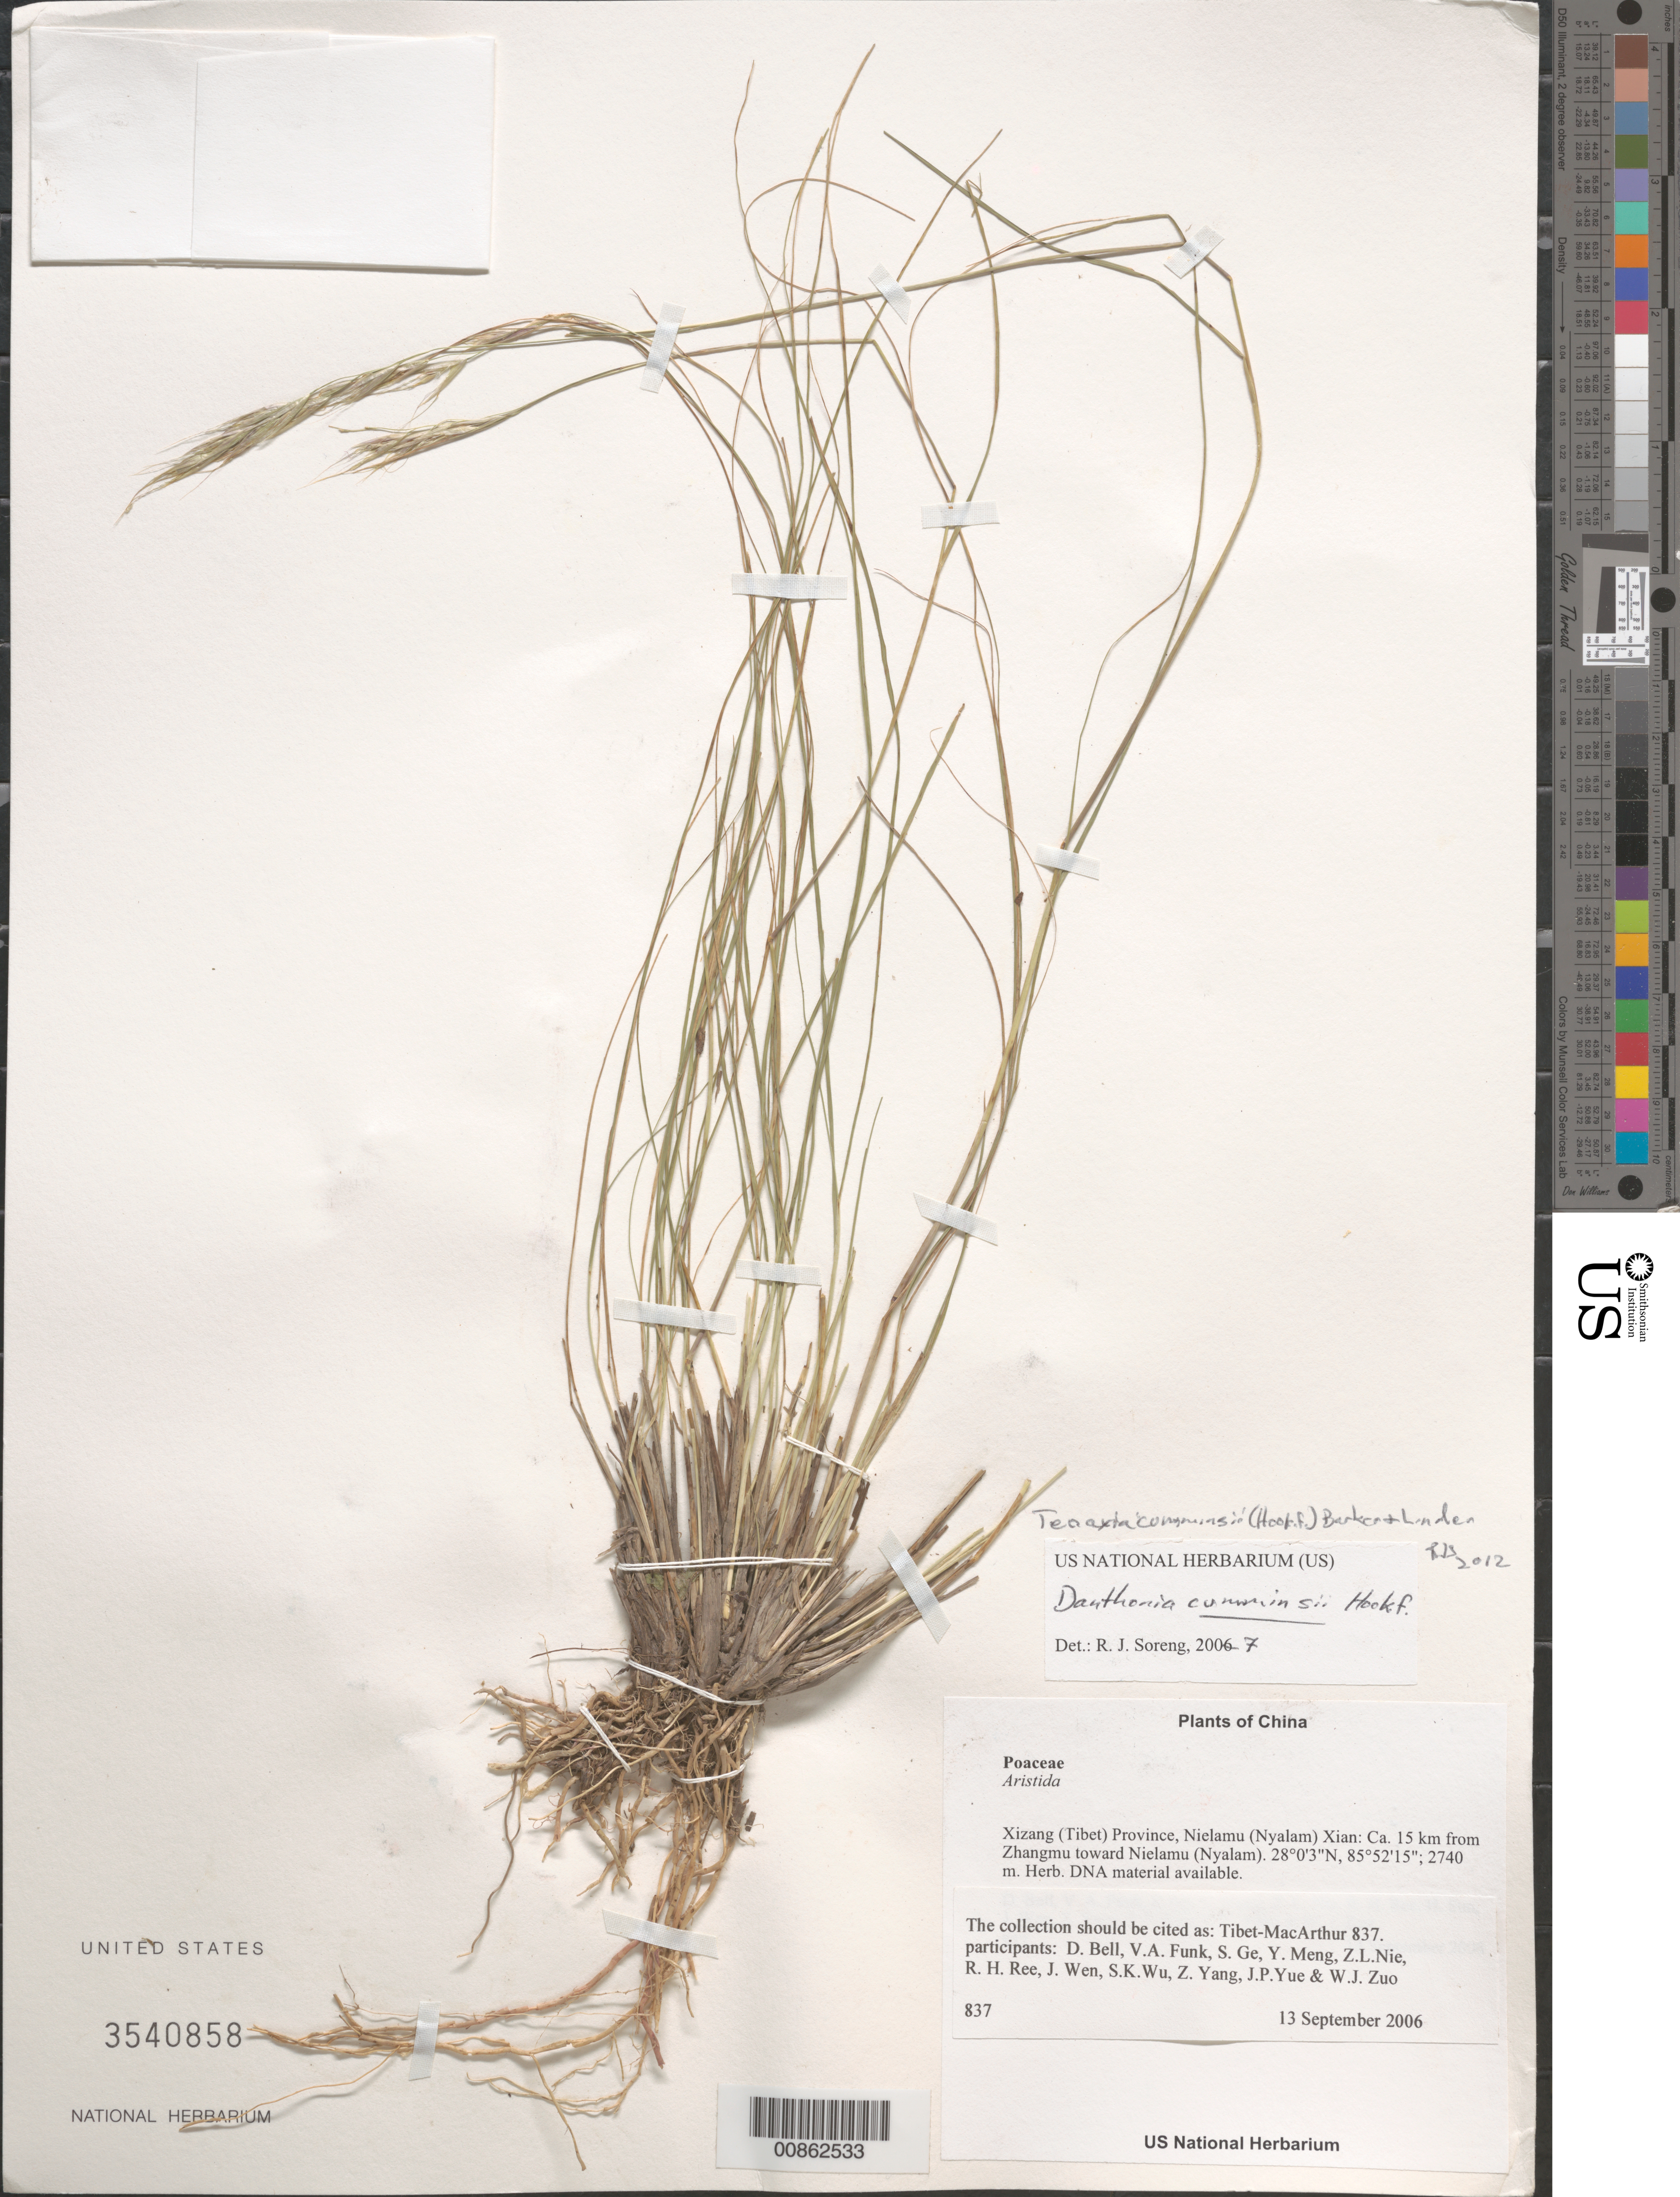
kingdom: Plantae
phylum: Tracheophyta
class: Liliopsida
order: Poales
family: Poaceae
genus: Danthonia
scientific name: Danthonia cumminsii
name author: Hook. f.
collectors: Tibet-MacArthur, D. A. Bell, V. Funk, S. Ge, Y. Meng, Z. Nie, R. Ree, H. Sun, J. Wen, Z. Yang, J. Yue, Z. Zhou & W. Zuo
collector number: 837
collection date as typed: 13 Sep 2006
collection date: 2006-09-13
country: China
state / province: Xizang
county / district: Nielamu (Nyalam) Xian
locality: Ca. 15 km from Zhangmu toward Nielamu (Nyalam).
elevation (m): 2740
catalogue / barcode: US 3540858